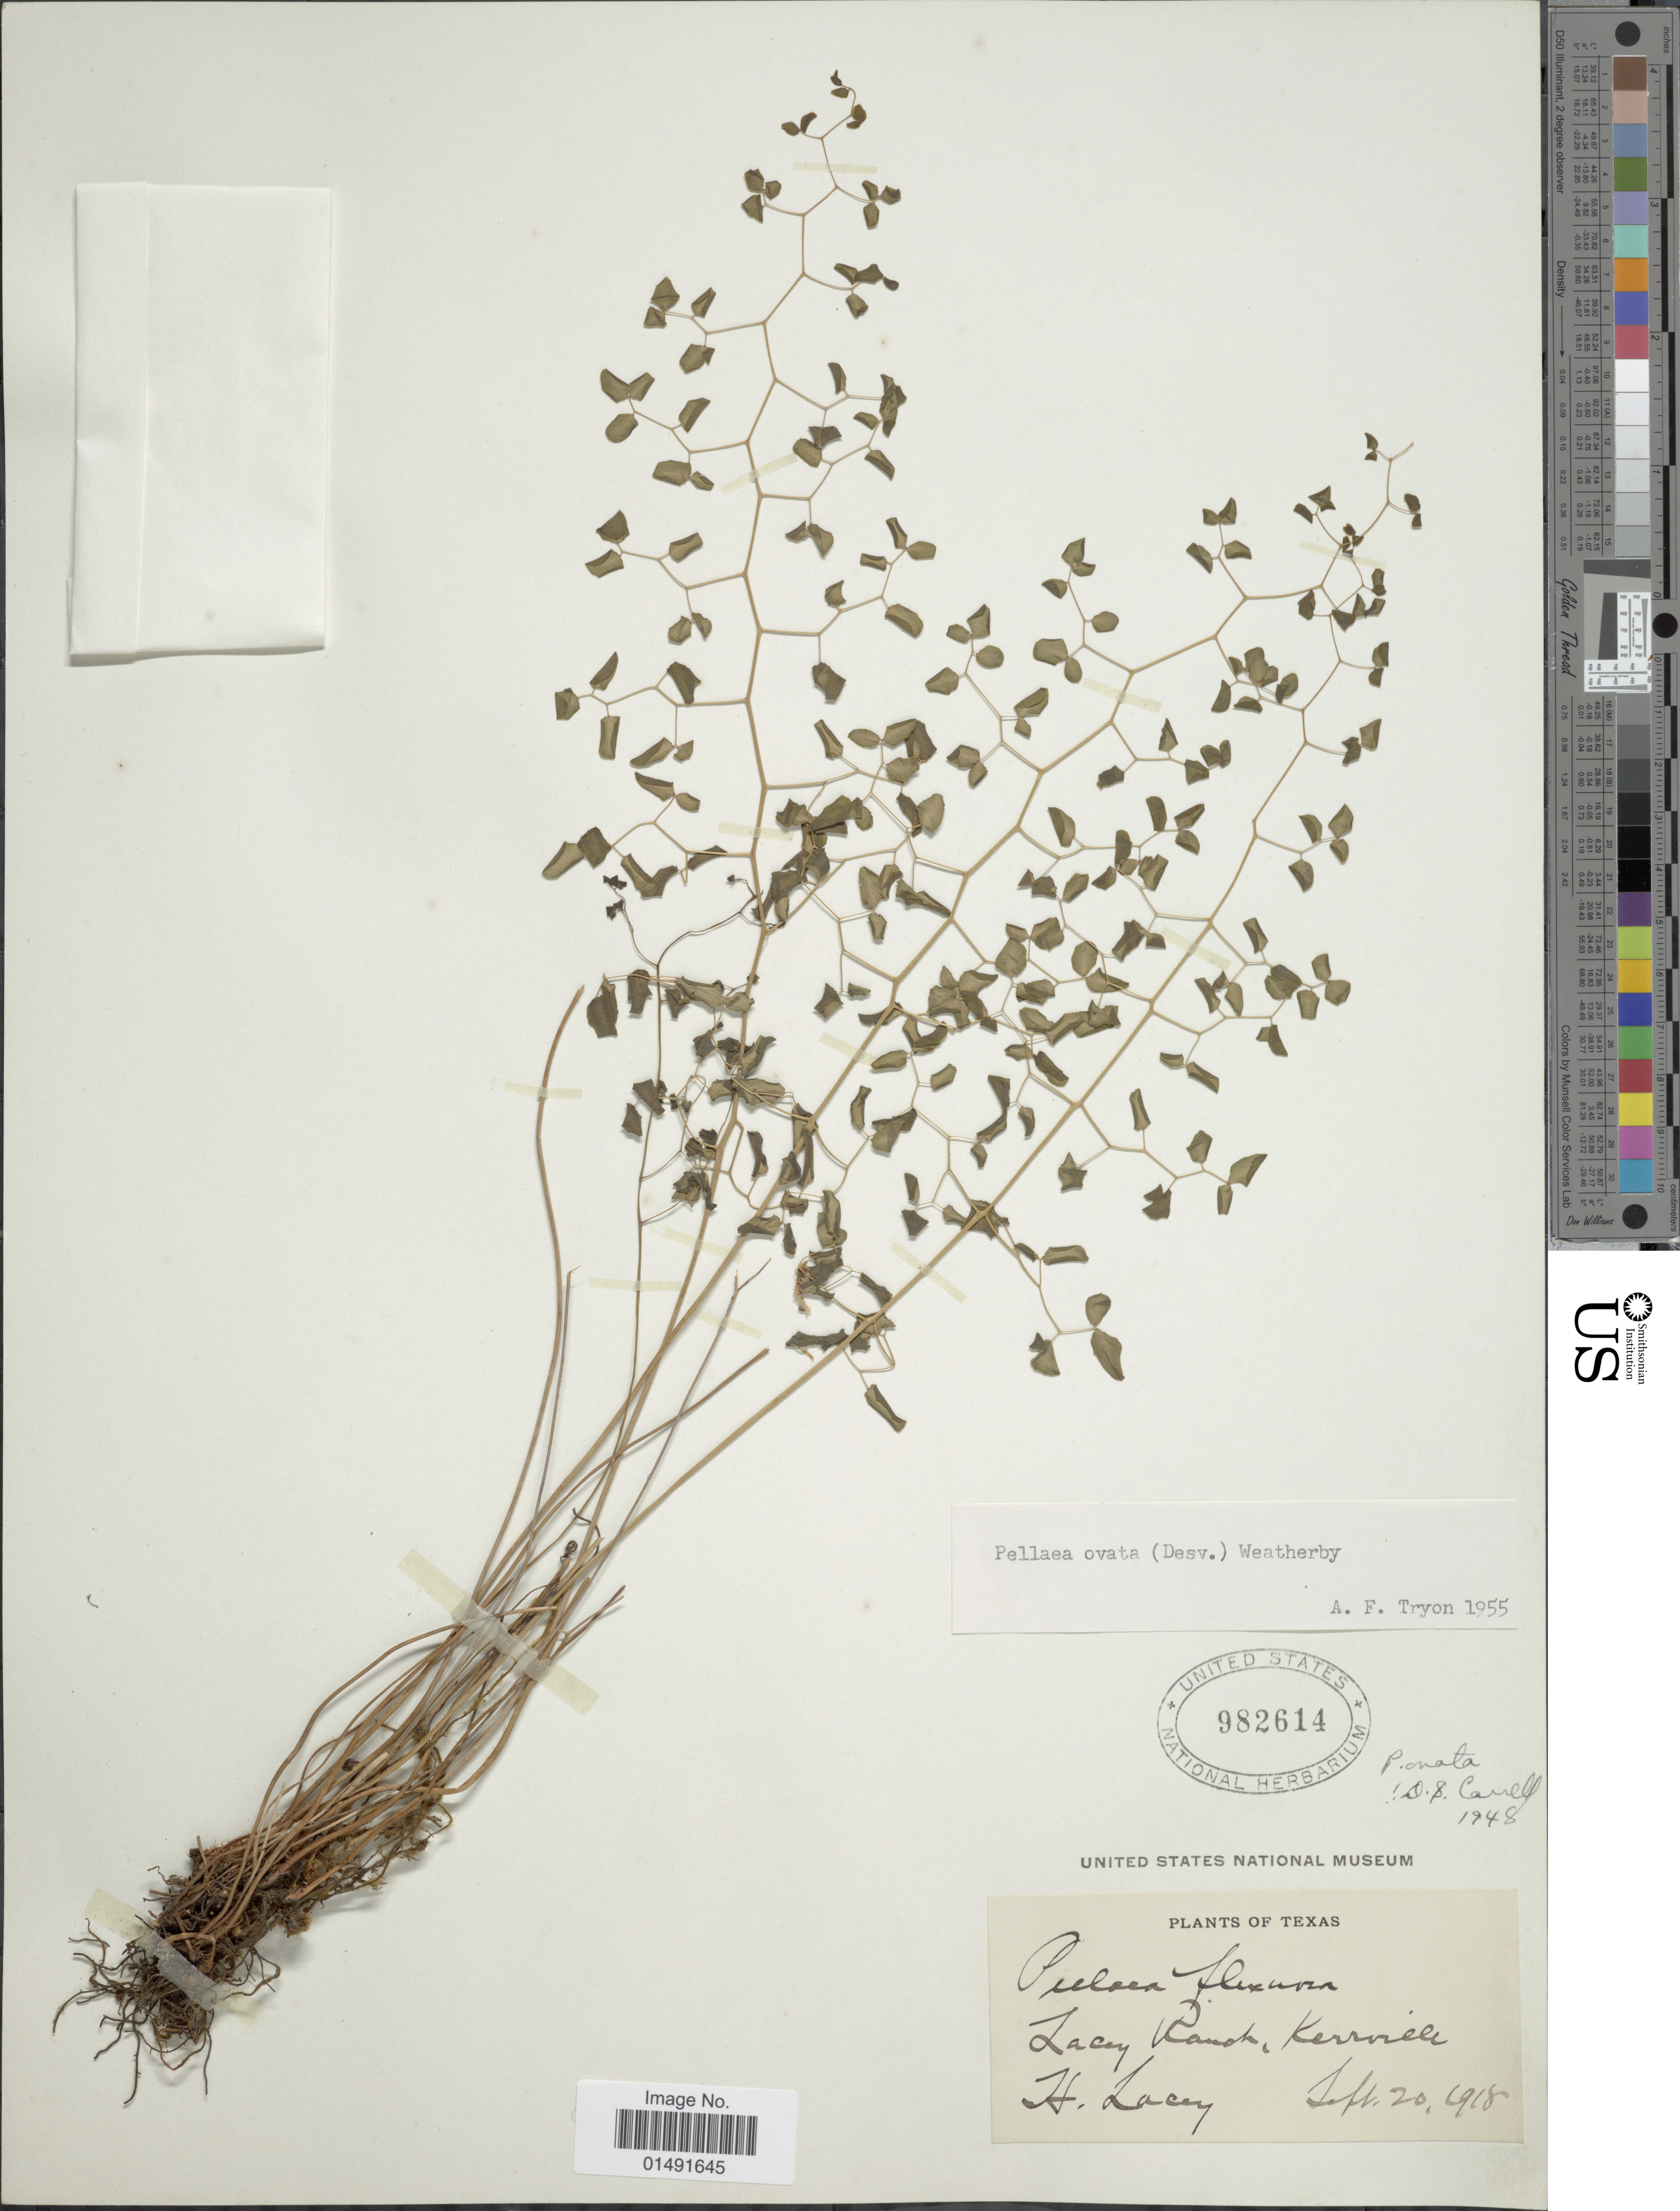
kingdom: Plantae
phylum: Tracheophyta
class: Polypodiopsida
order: Polypodiales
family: Pteridaceae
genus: Pellaea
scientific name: Pellaea ovata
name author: (Desv.) Weath.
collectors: H. Lacey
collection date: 1918-09-20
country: United States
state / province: Texas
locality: Lacey Ranch, Kerrville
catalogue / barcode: US 982614